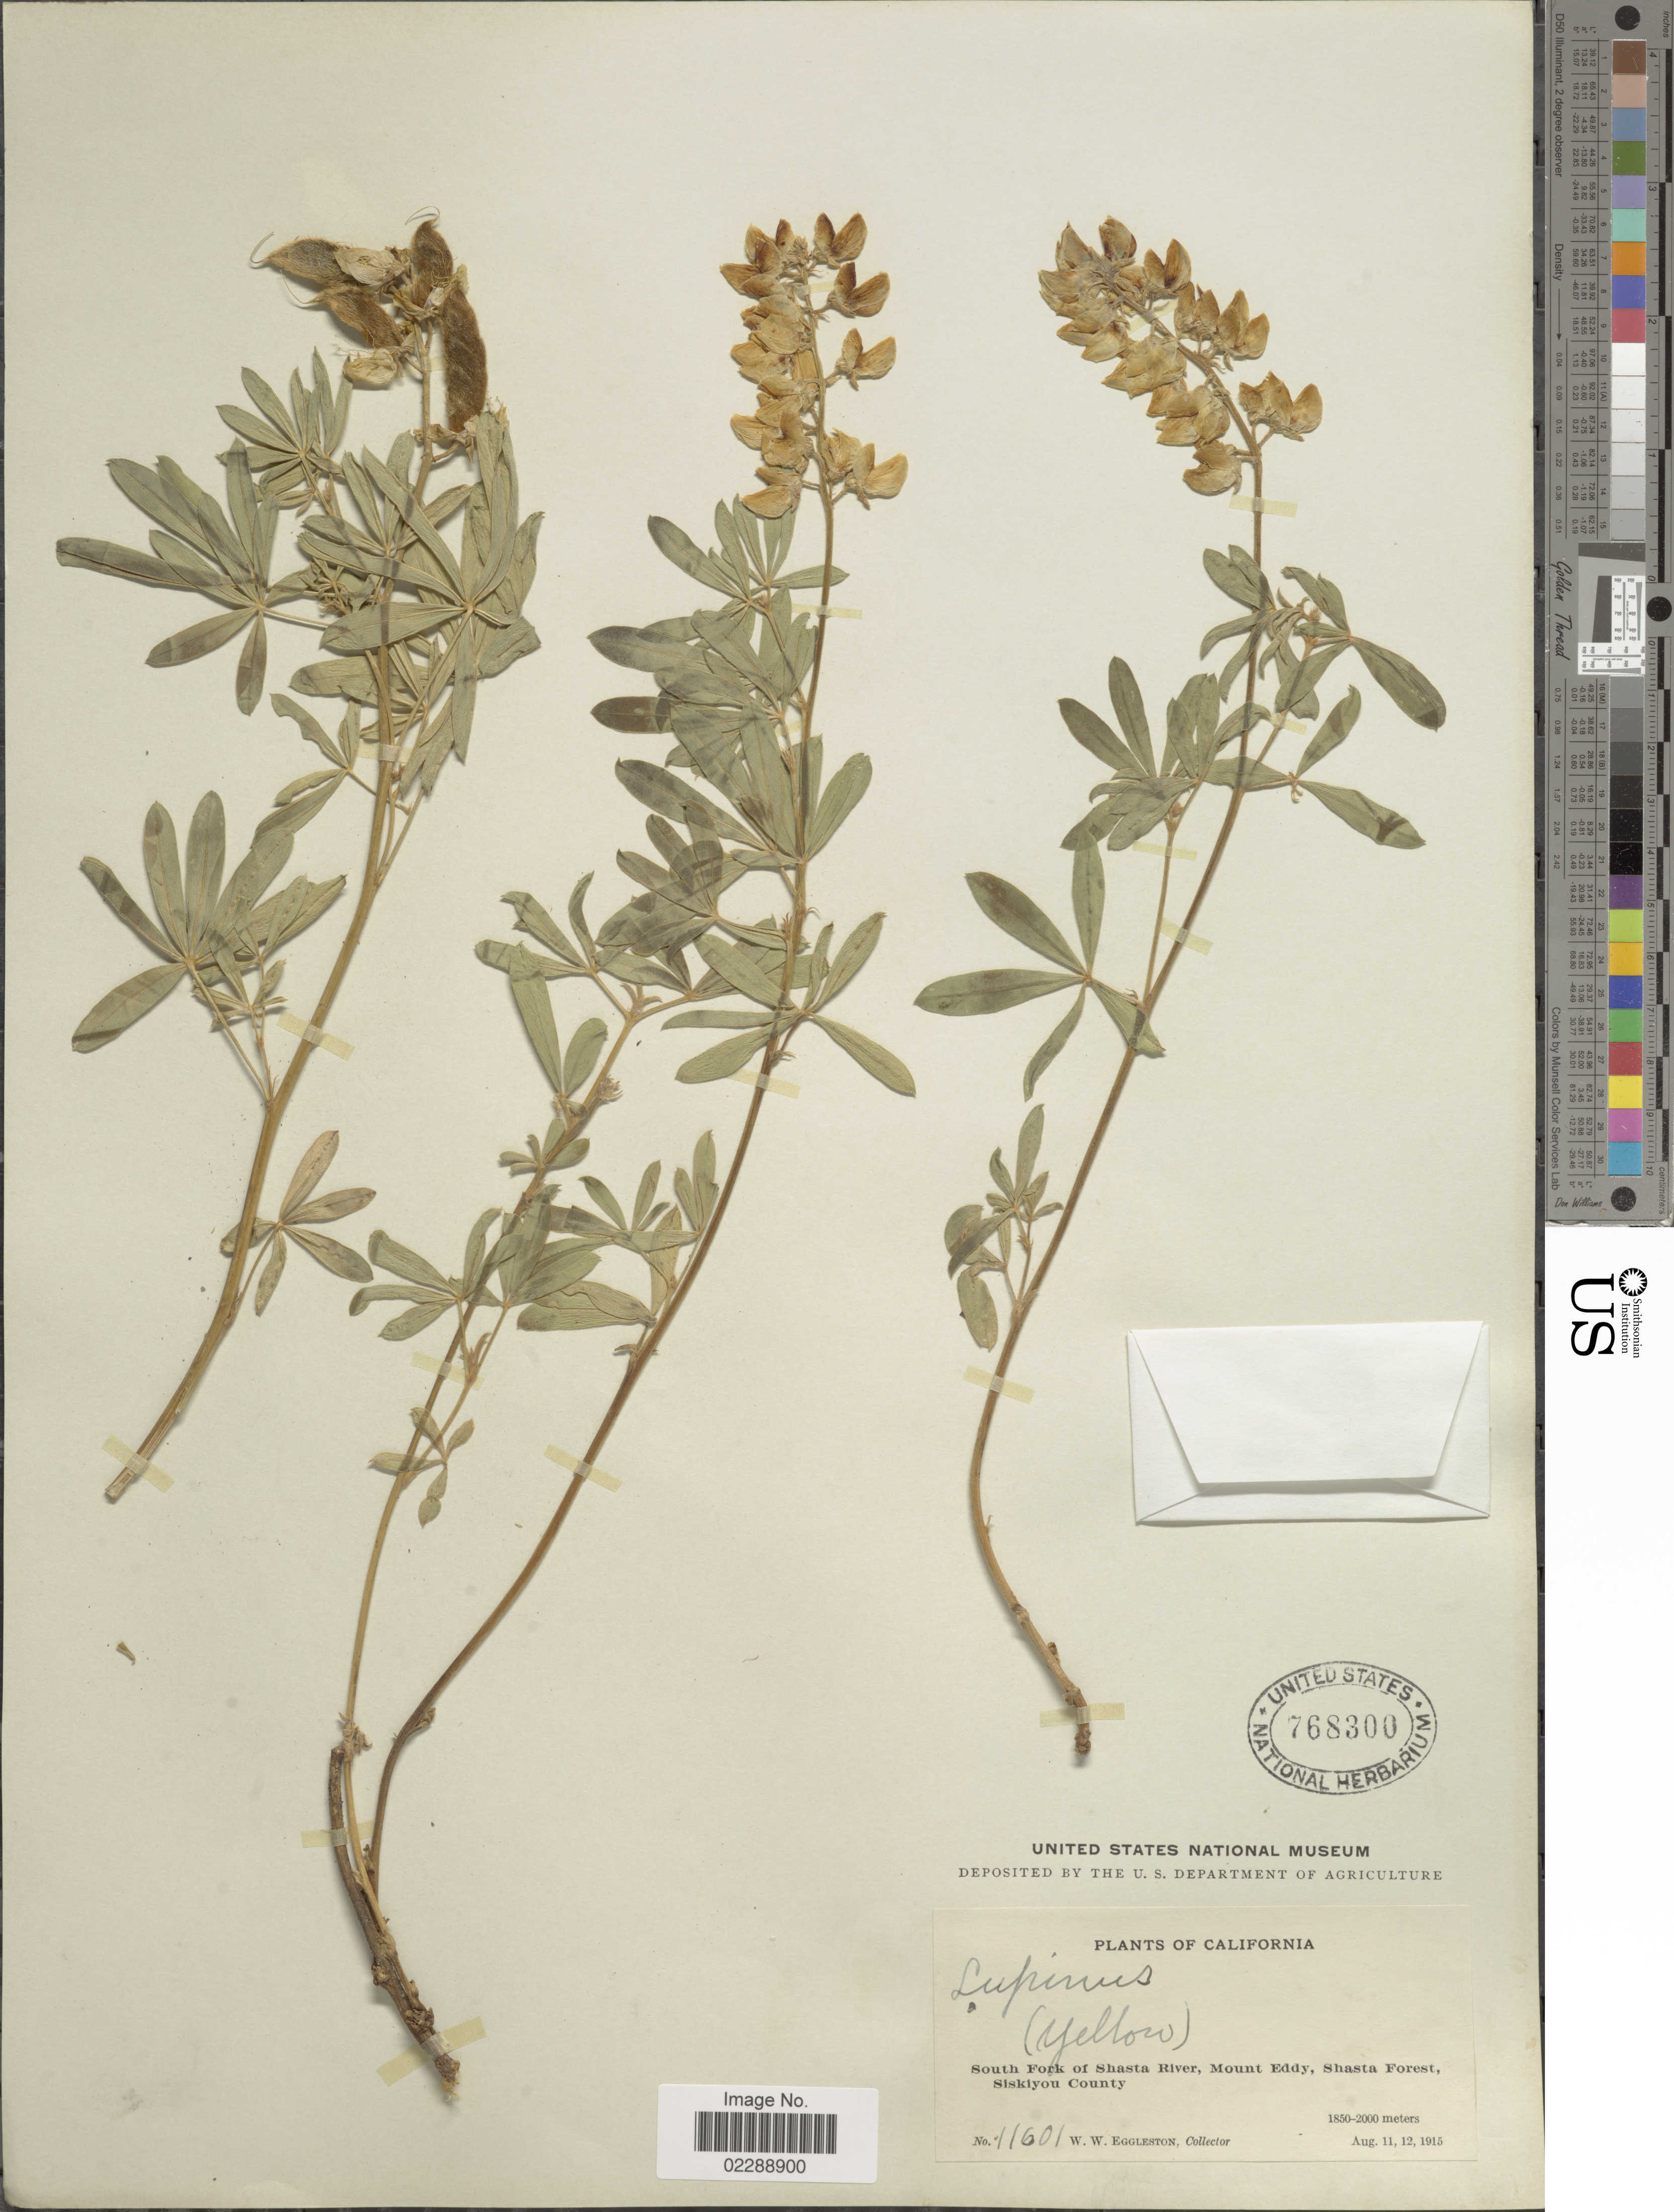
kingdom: Plantae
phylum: Tracheophyta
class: Magnoliopsida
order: Fabales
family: Fabaceae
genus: Lupinus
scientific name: Lupinus sp.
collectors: W. W. Eggleston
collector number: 11601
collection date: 1915-08-11/1915-08-12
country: United States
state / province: California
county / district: Siskiyou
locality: South Fork of Shasta River, Mount Eddy, Shasta Forest, Siskiyou County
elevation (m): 1850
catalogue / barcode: US 768300